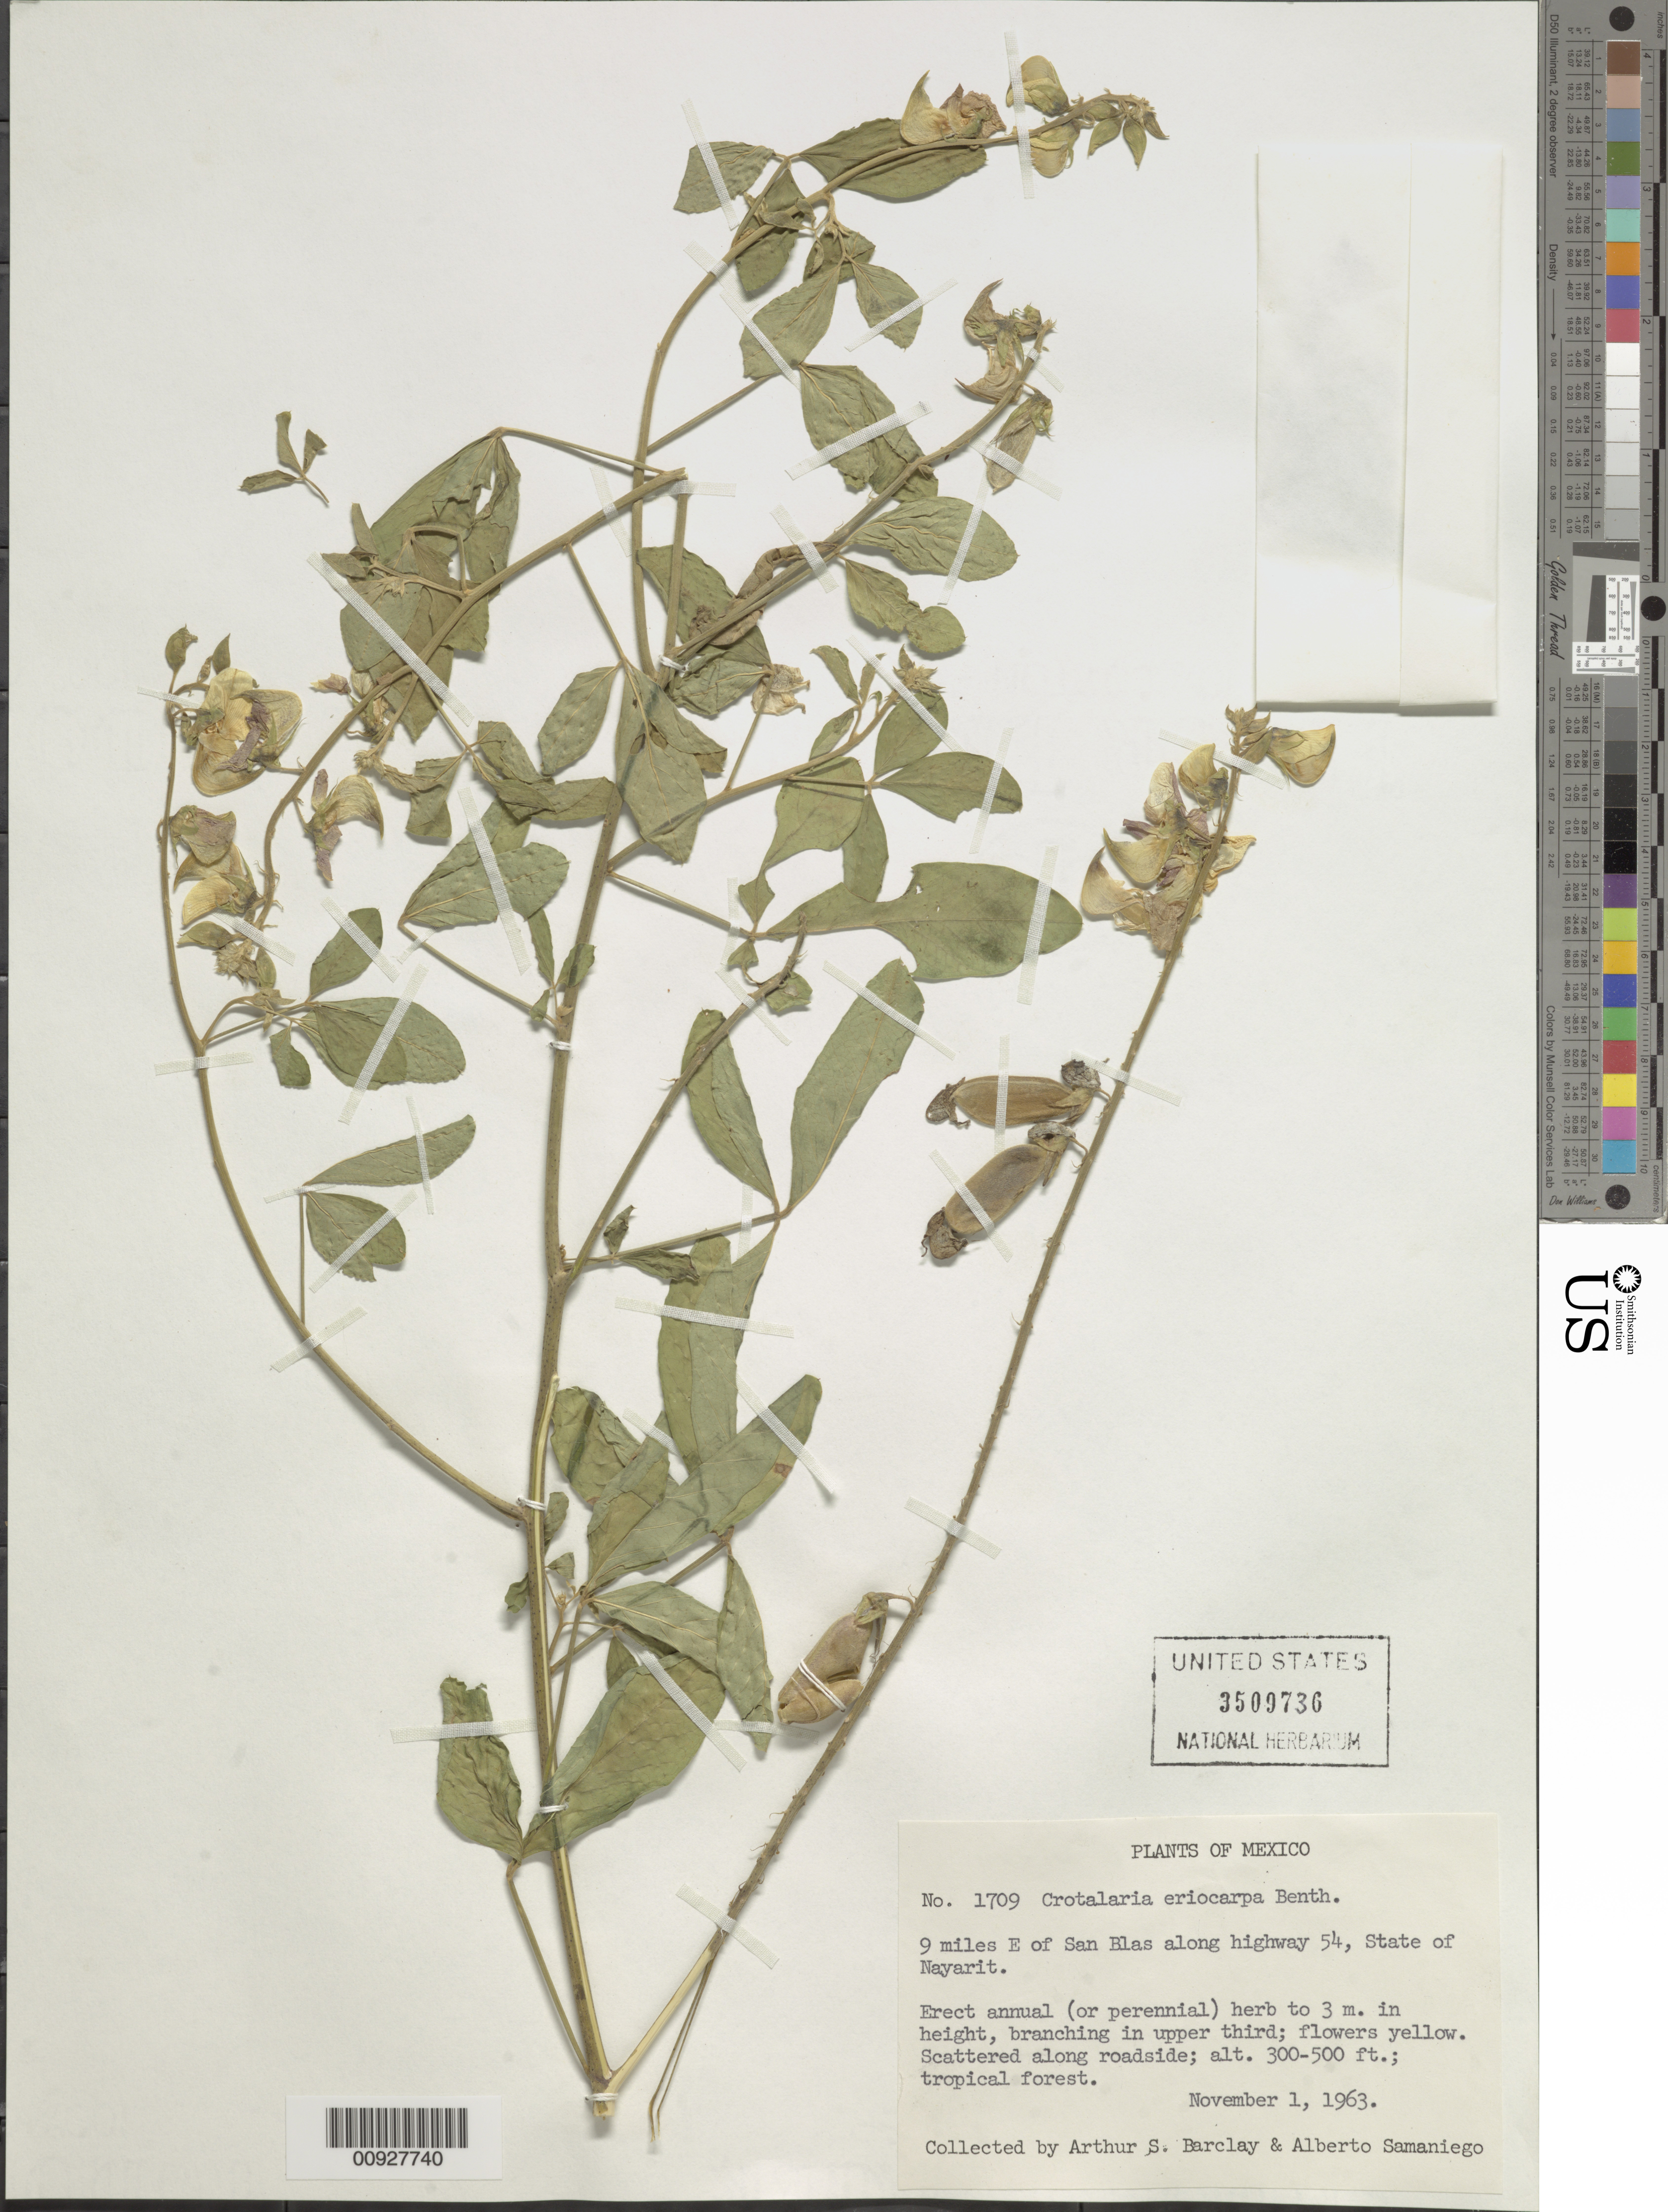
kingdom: Plantae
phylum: Tracheophyta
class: Magnoliopsida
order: Fabales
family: Fabaceae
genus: Crotalaria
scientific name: Crotalaria eriocarpa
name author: Benth.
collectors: A. S. Barclay & A. V. Samaniego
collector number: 1709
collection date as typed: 01 Nov 1963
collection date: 1963-11-01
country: Mexico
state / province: Nayarit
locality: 9 miles E of San Blas along highway 54, State of Nayarit.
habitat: Scattered along roadside. Tropical forest.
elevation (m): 91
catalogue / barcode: US 3509736